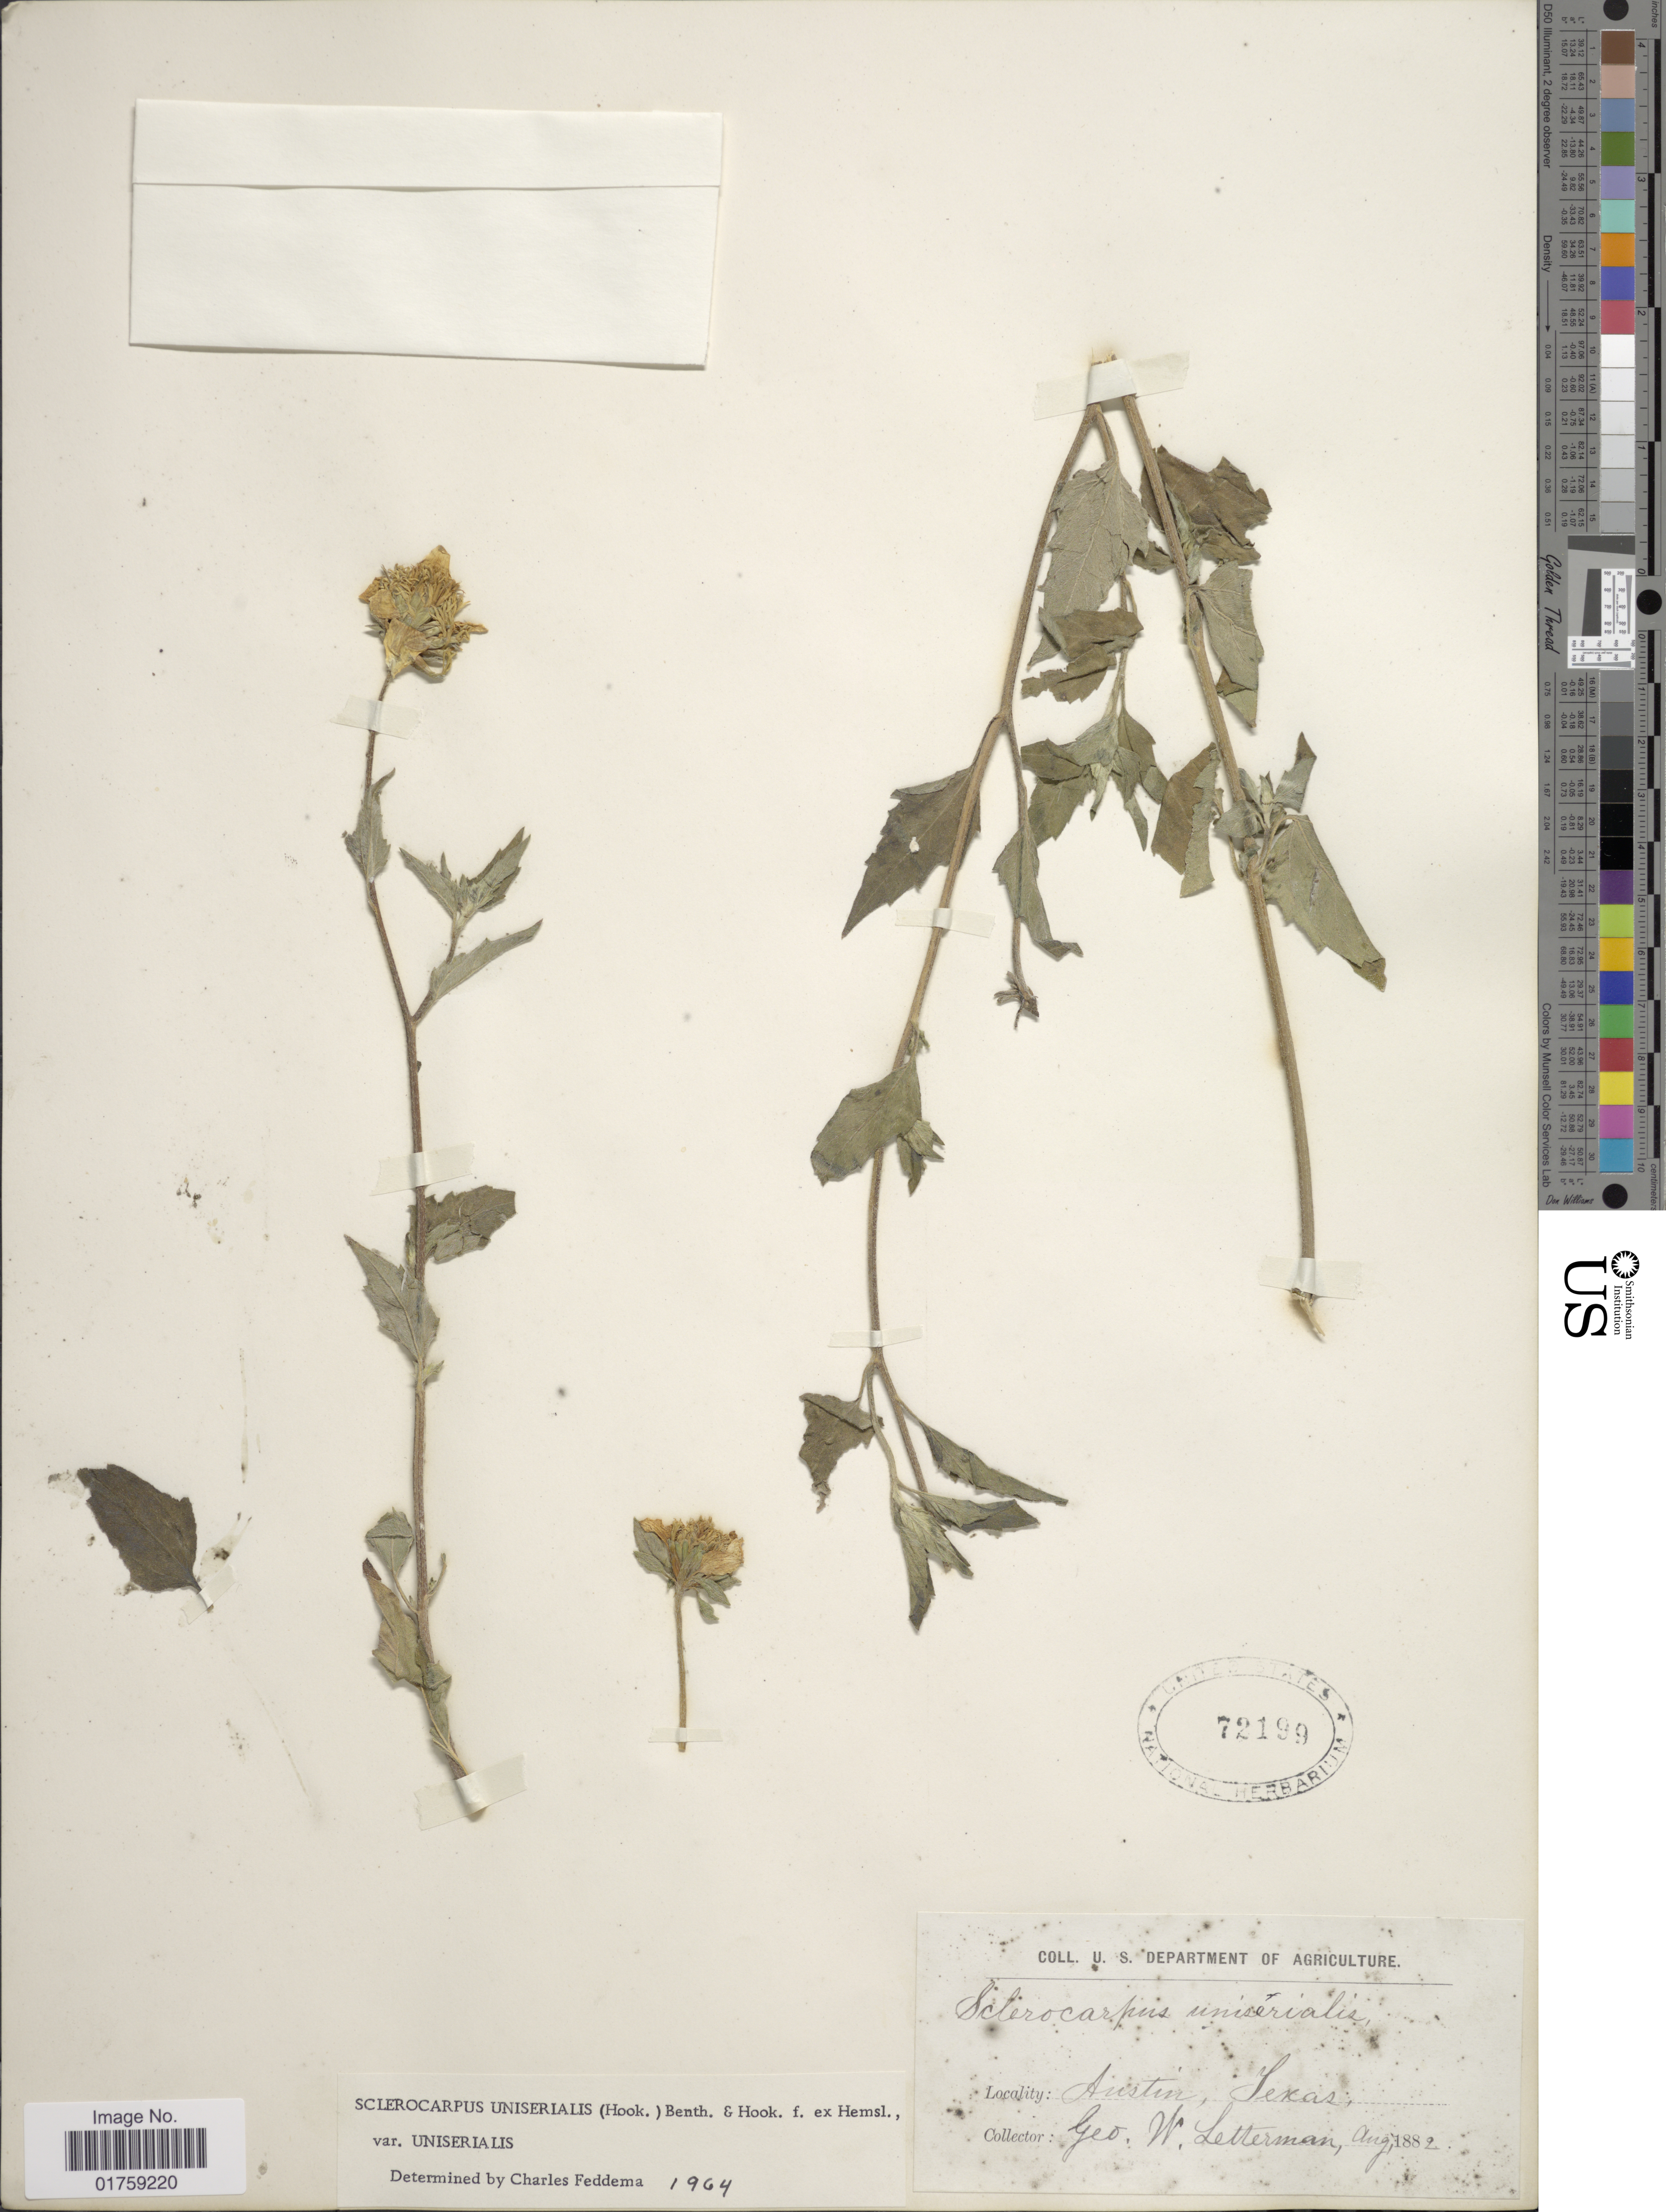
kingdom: Plantae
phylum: Tracheophyta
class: Magnoliopsida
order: Asterales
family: Asteraceae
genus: Sclerocarpus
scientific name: Sclerocarpus uniserialis var. uniserialis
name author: (Hook.) Benth. & Hook. f. ex Hemsl.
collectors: G. W. Letterman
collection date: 1882-08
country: United States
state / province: Texas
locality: Austin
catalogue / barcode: US 72199